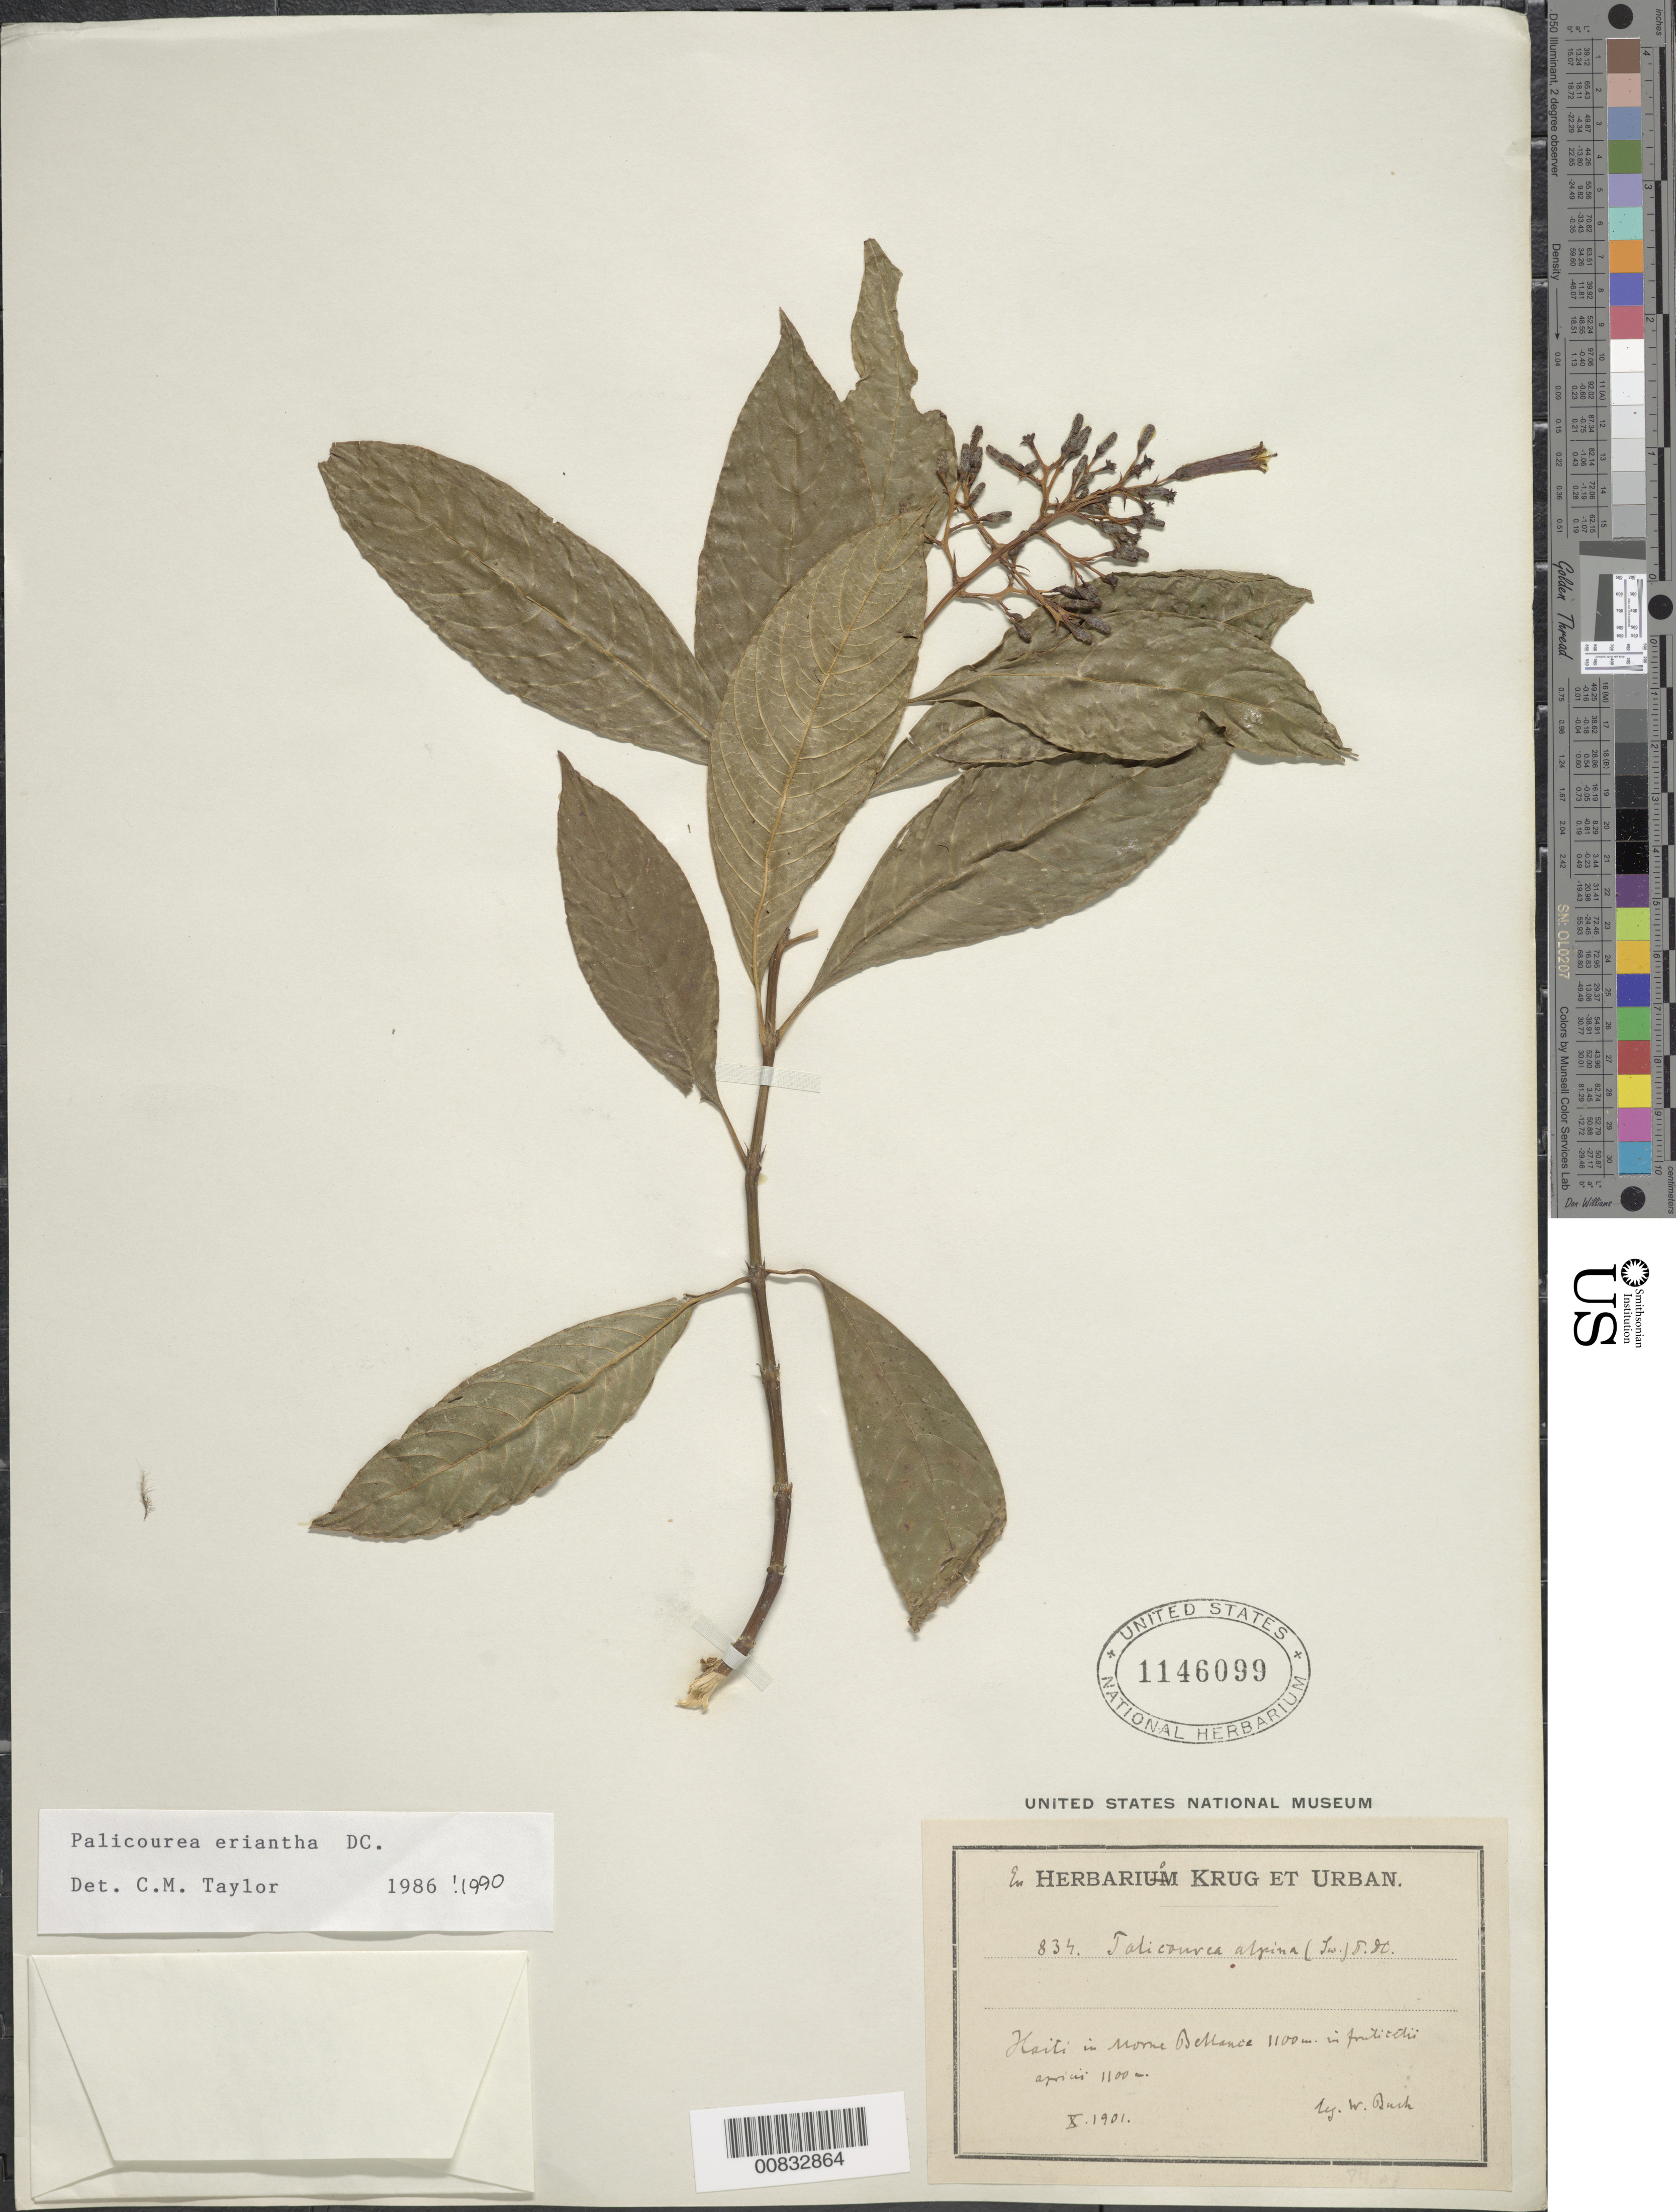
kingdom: Plantae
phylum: Tracheophyta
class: Magnoliopsida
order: Gentianales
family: Rubiaceae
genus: Palicourea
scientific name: Palicourea eriantha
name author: DC.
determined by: Taylor, Charlotte M.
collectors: W. Bush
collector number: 834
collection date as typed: Dec 1901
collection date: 1901-12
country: Haiti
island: Hispaniola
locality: Morne Bellance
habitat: In sylvis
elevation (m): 1100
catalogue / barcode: US 1146099